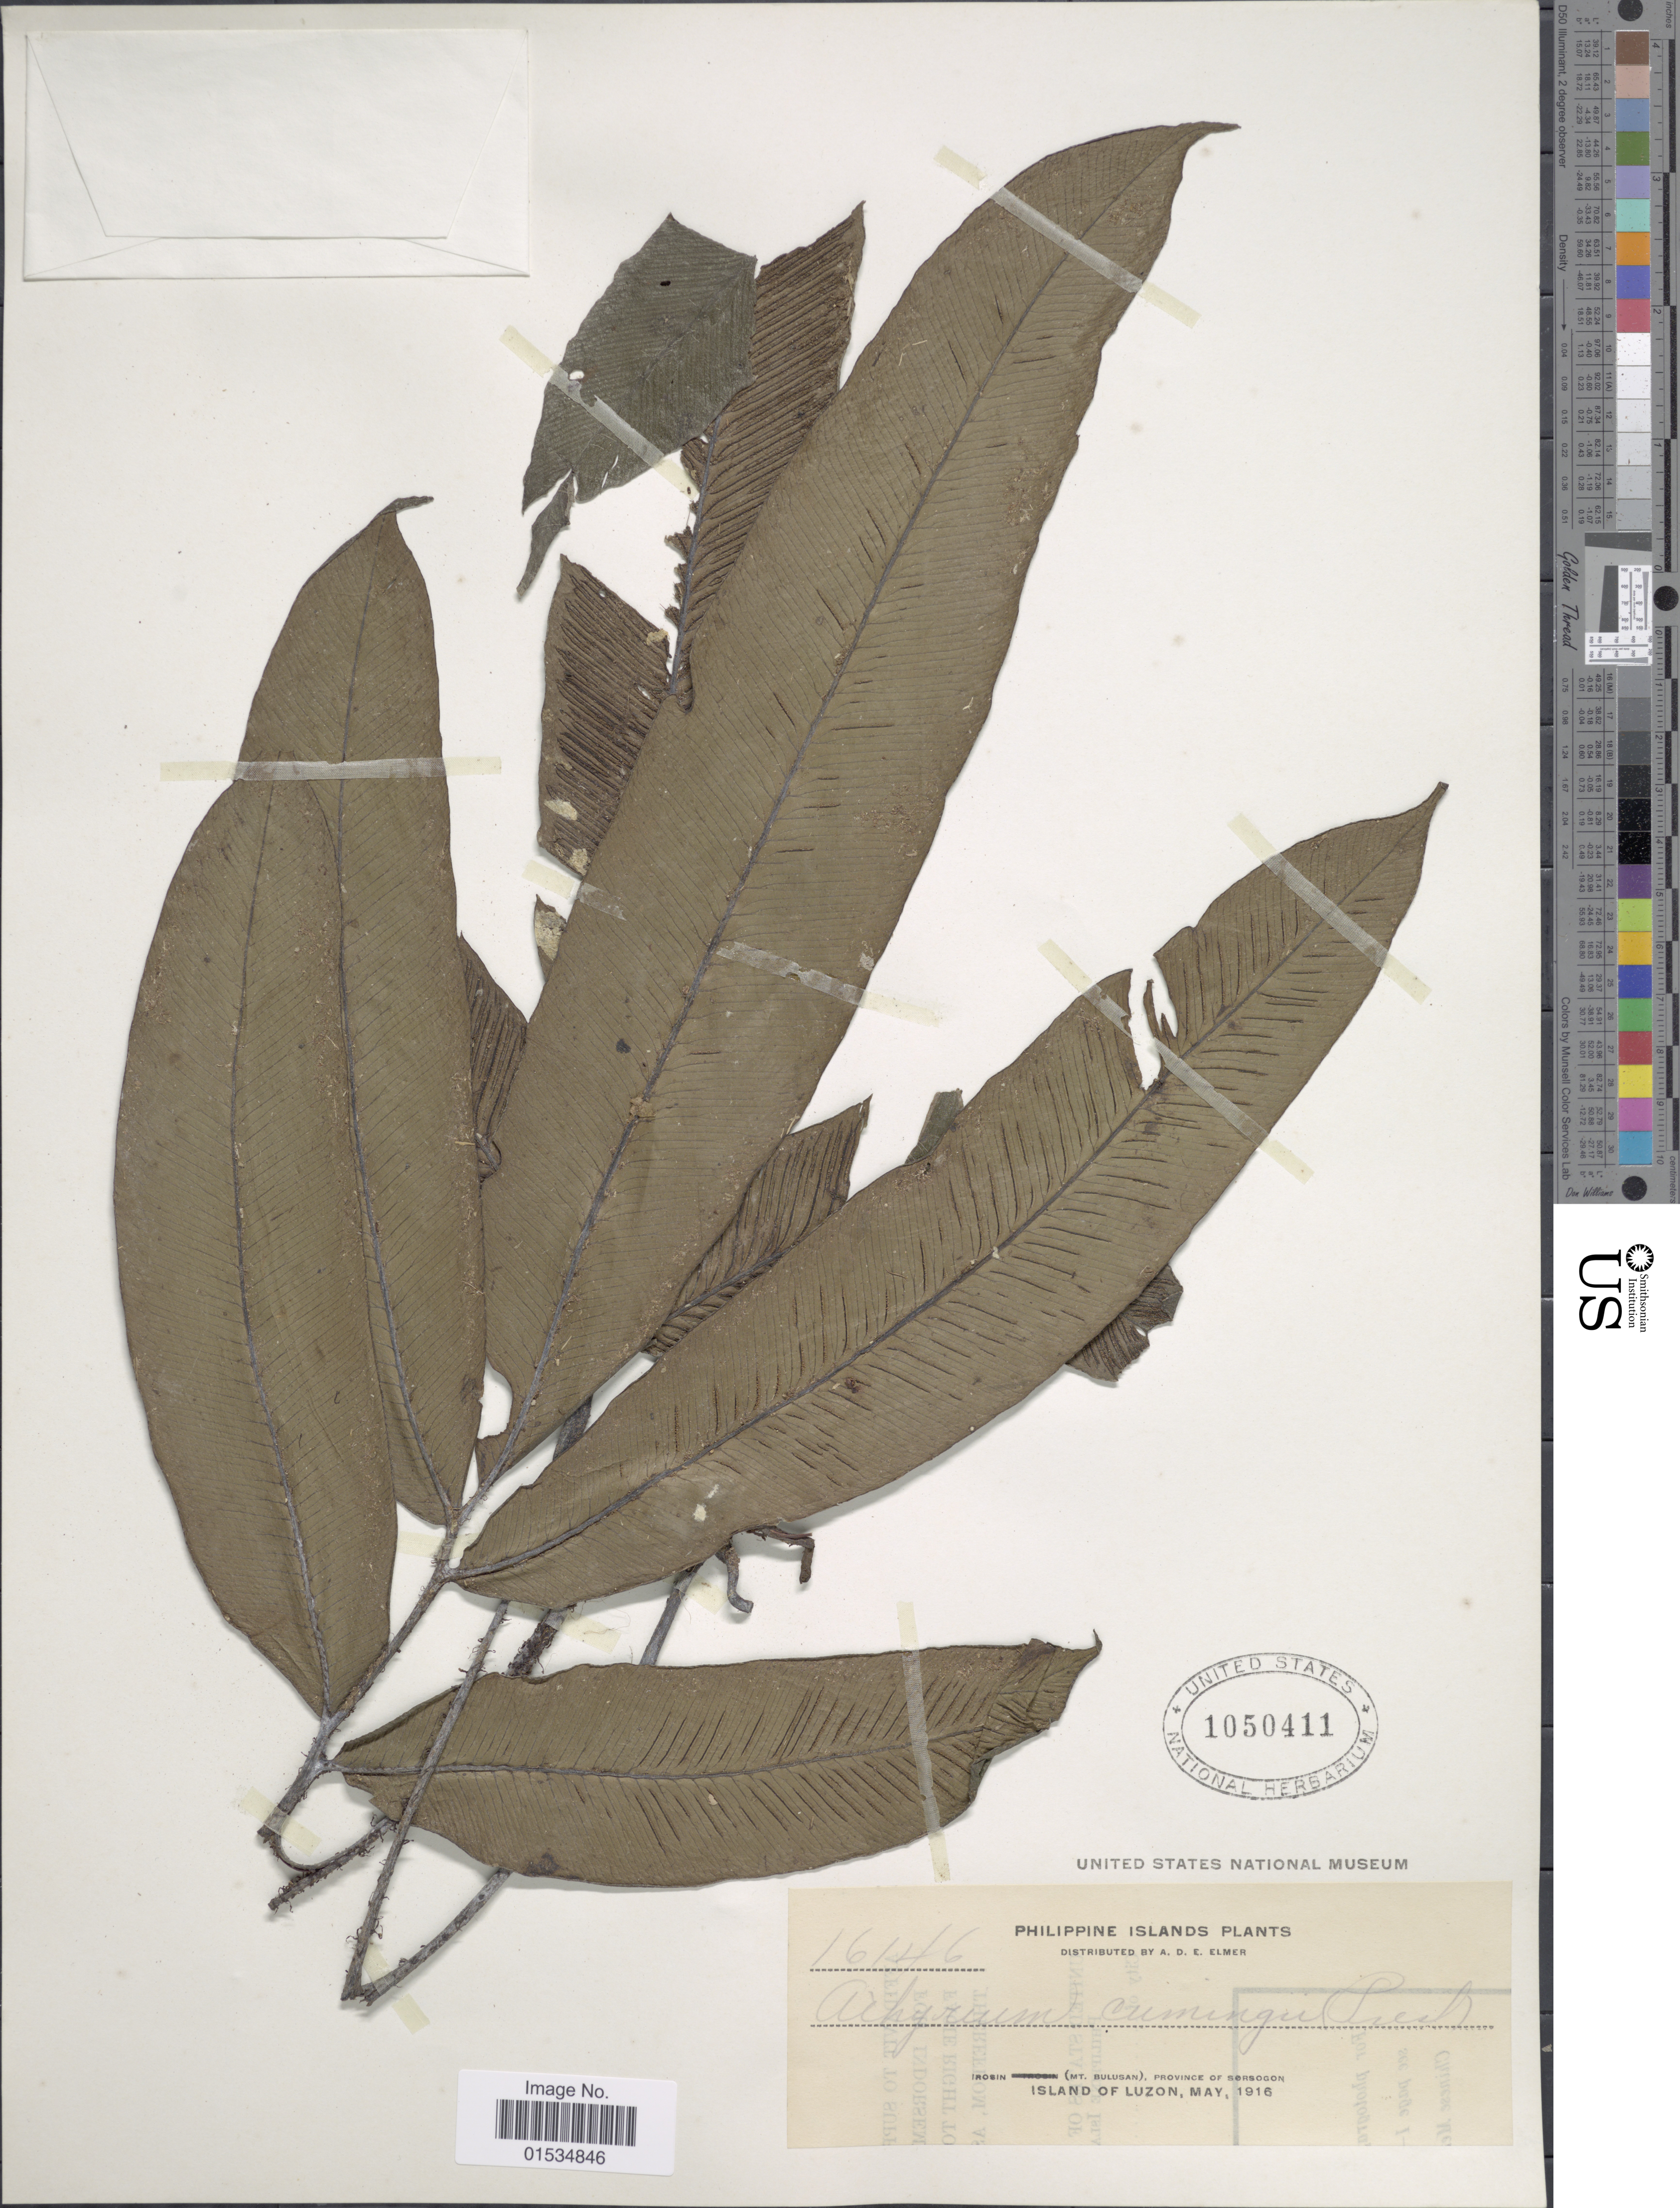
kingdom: Plantae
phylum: Tracheophyta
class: Polypodiopsida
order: Polypodiales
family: Athyriaceae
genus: Diplazium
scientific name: Diplazium cumingii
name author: (C. Presl) C. Chr.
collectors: A. D. E. Elmer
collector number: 16146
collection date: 1916-05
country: Philippines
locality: Irosin (Mt. Bulusan), Province of Sorsogon, Island Of Luzon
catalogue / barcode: US 1050411